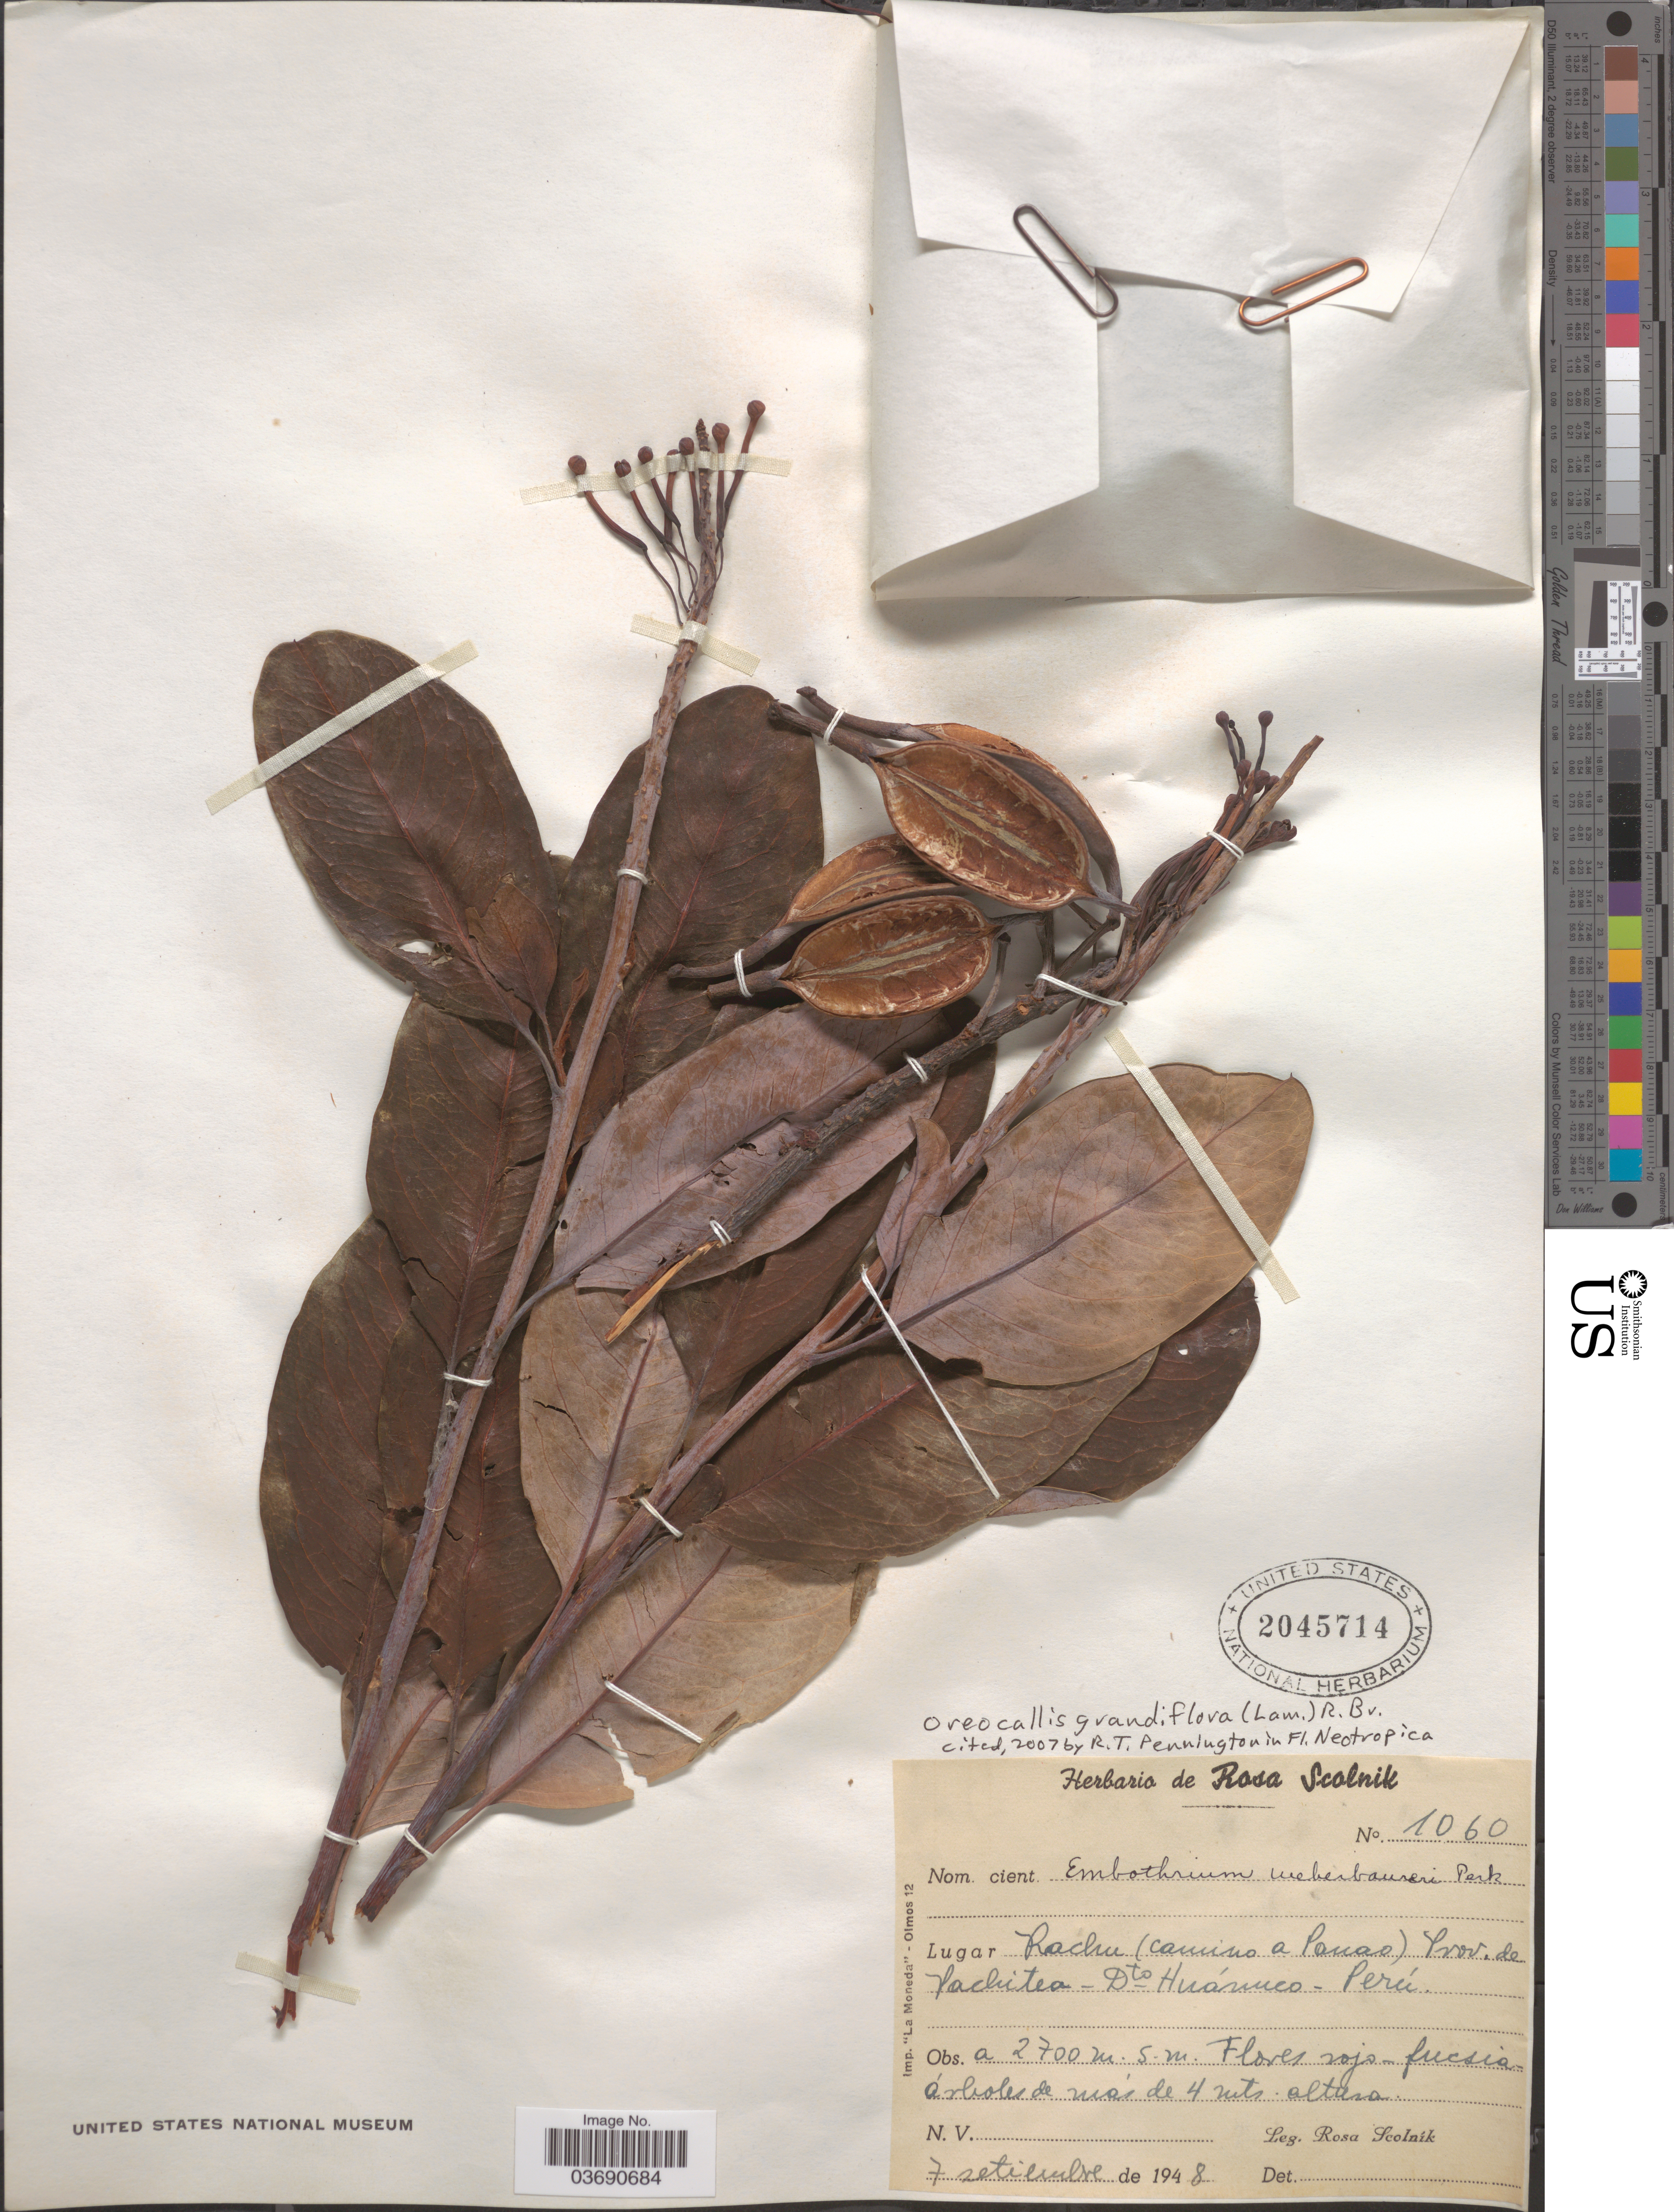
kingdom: Plantae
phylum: Tracheophyta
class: Magnoliopsida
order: Proteales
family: Proteaceae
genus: Oreocallis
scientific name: Oreocallis grandiflora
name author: (Lam.) R. Br.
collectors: R. Scolnik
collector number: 1060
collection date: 1948-09-07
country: Peru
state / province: Huánuco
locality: Rachu (camino a Panao) Prov. de Pachitea. Dto. Huánuco.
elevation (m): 2700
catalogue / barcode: US 2045714